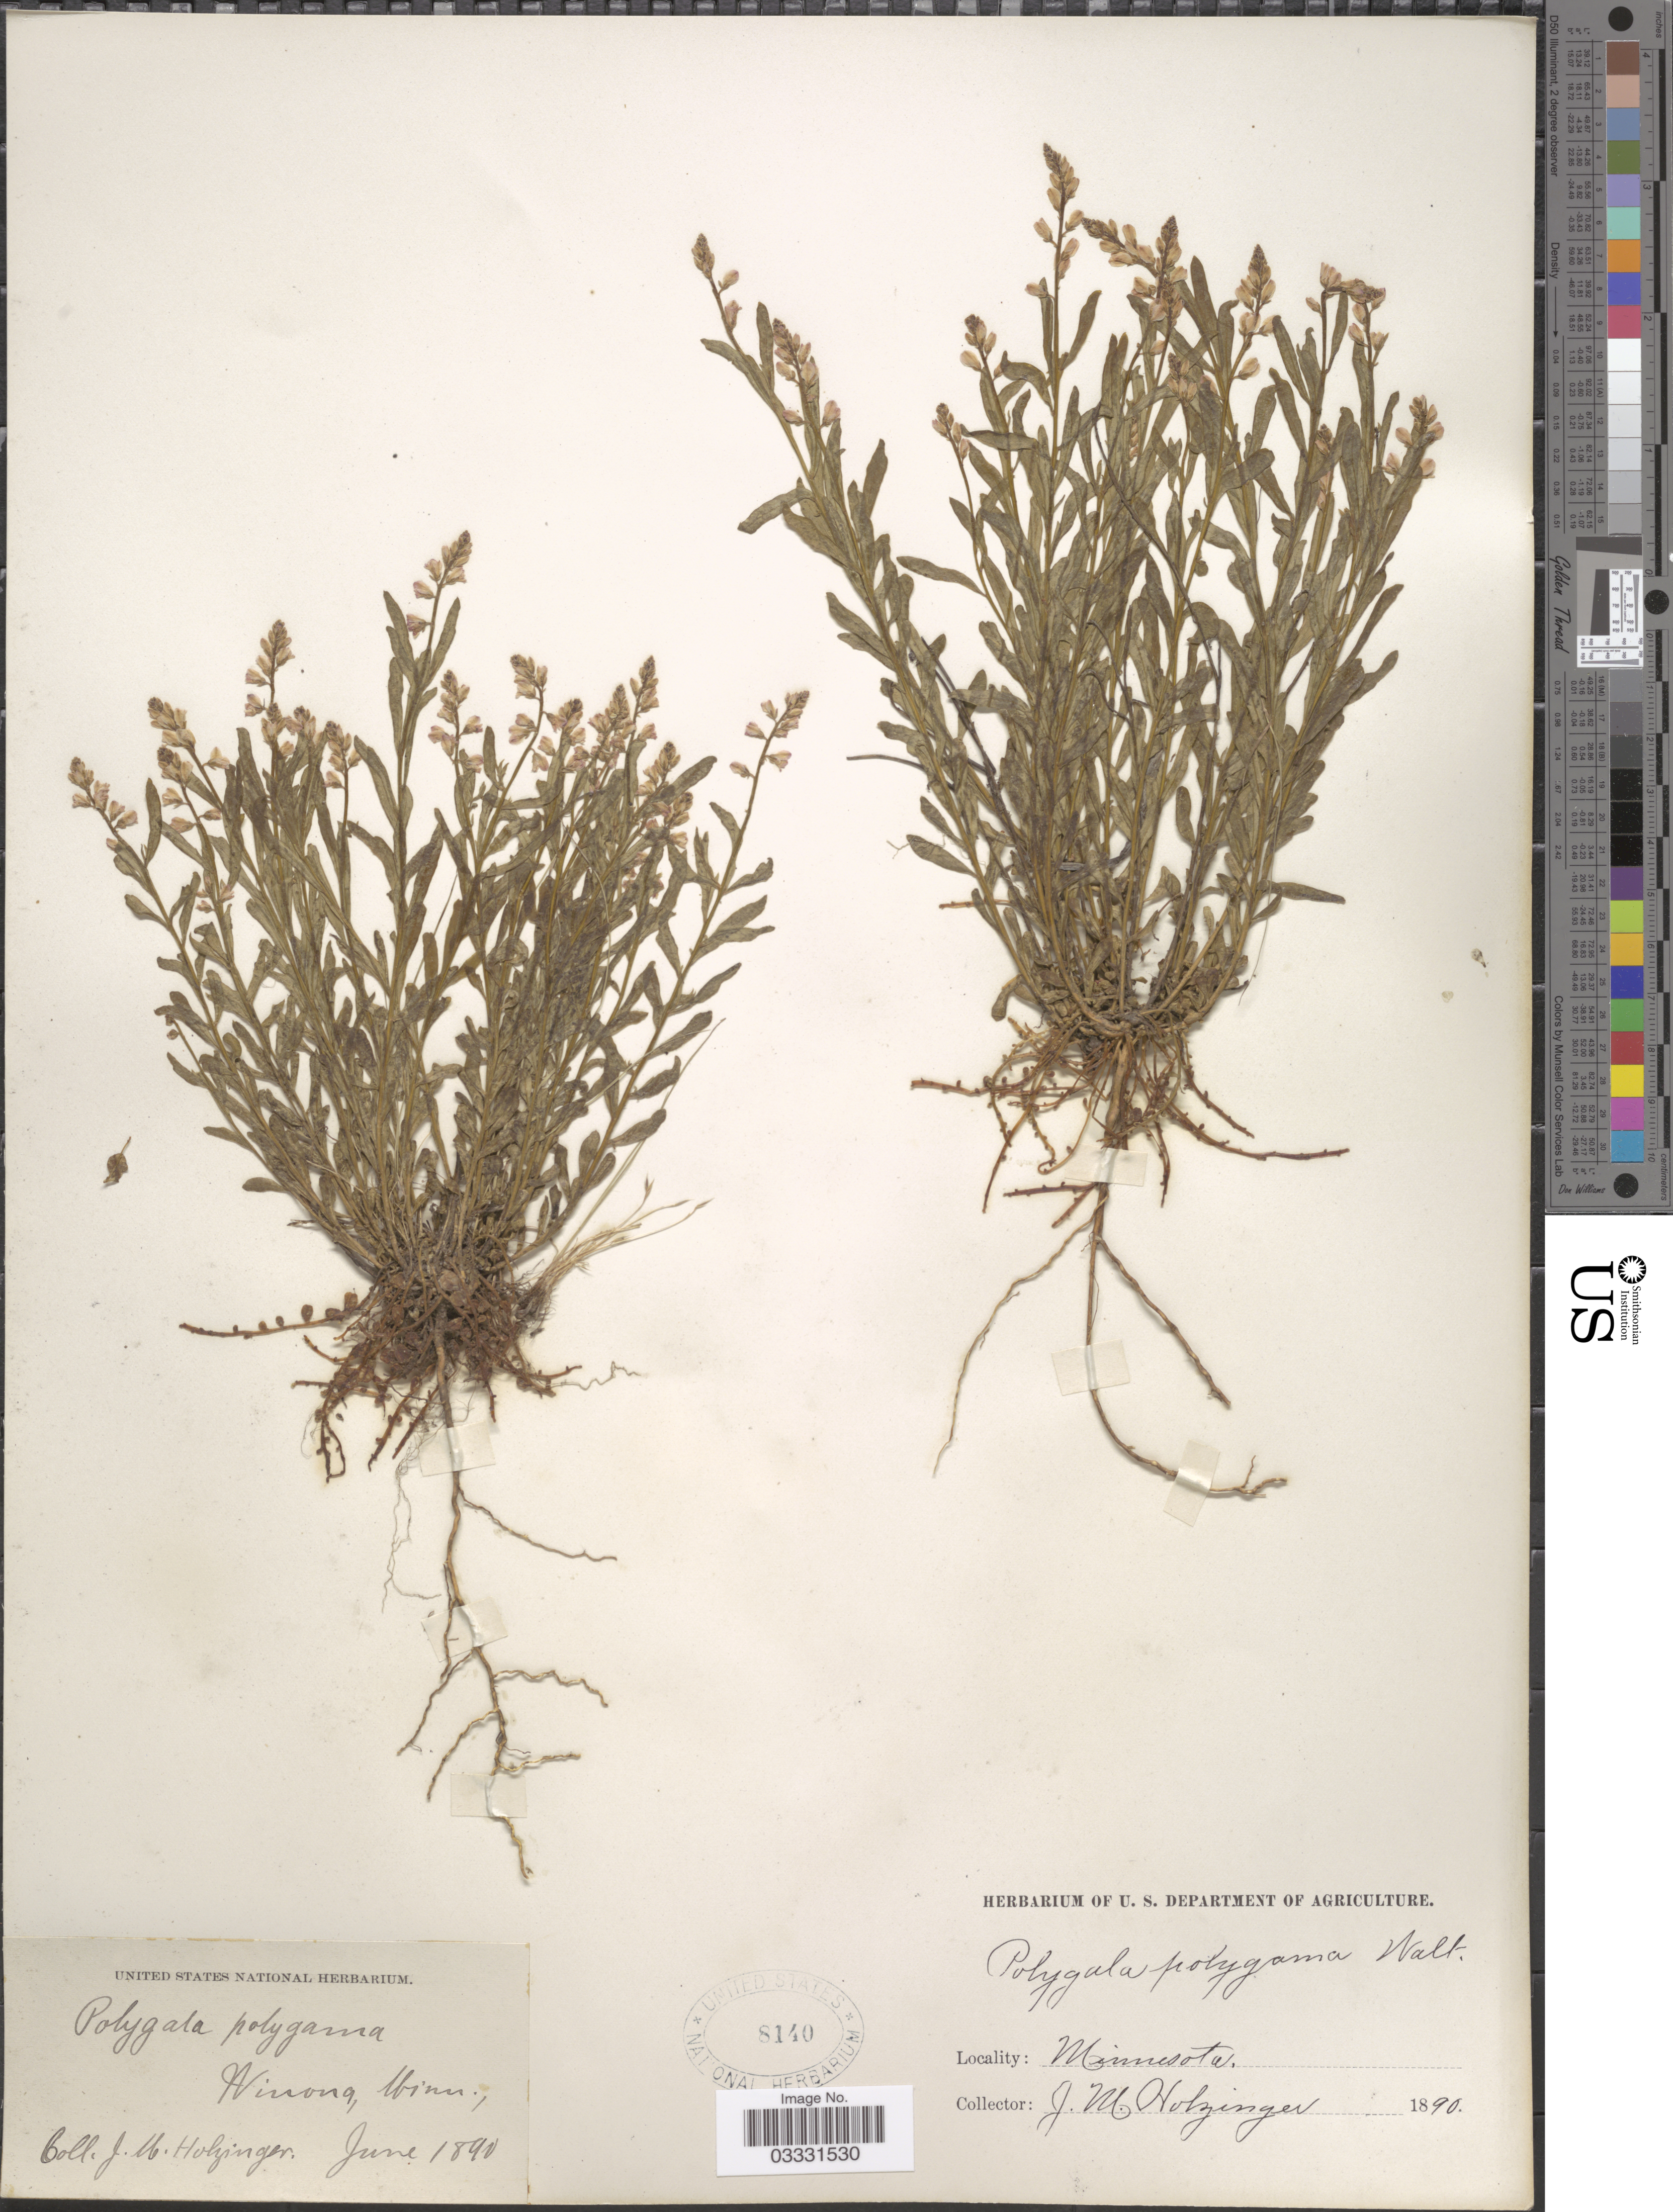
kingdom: Plantae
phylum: Tracheophyta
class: Magnoliopsida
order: Fabales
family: Polygalaceae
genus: Polygala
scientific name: Polygala polygama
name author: Walter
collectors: J. M. Holzinger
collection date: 1890-06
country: United States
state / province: Minnesota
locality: Winona.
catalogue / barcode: US 8140